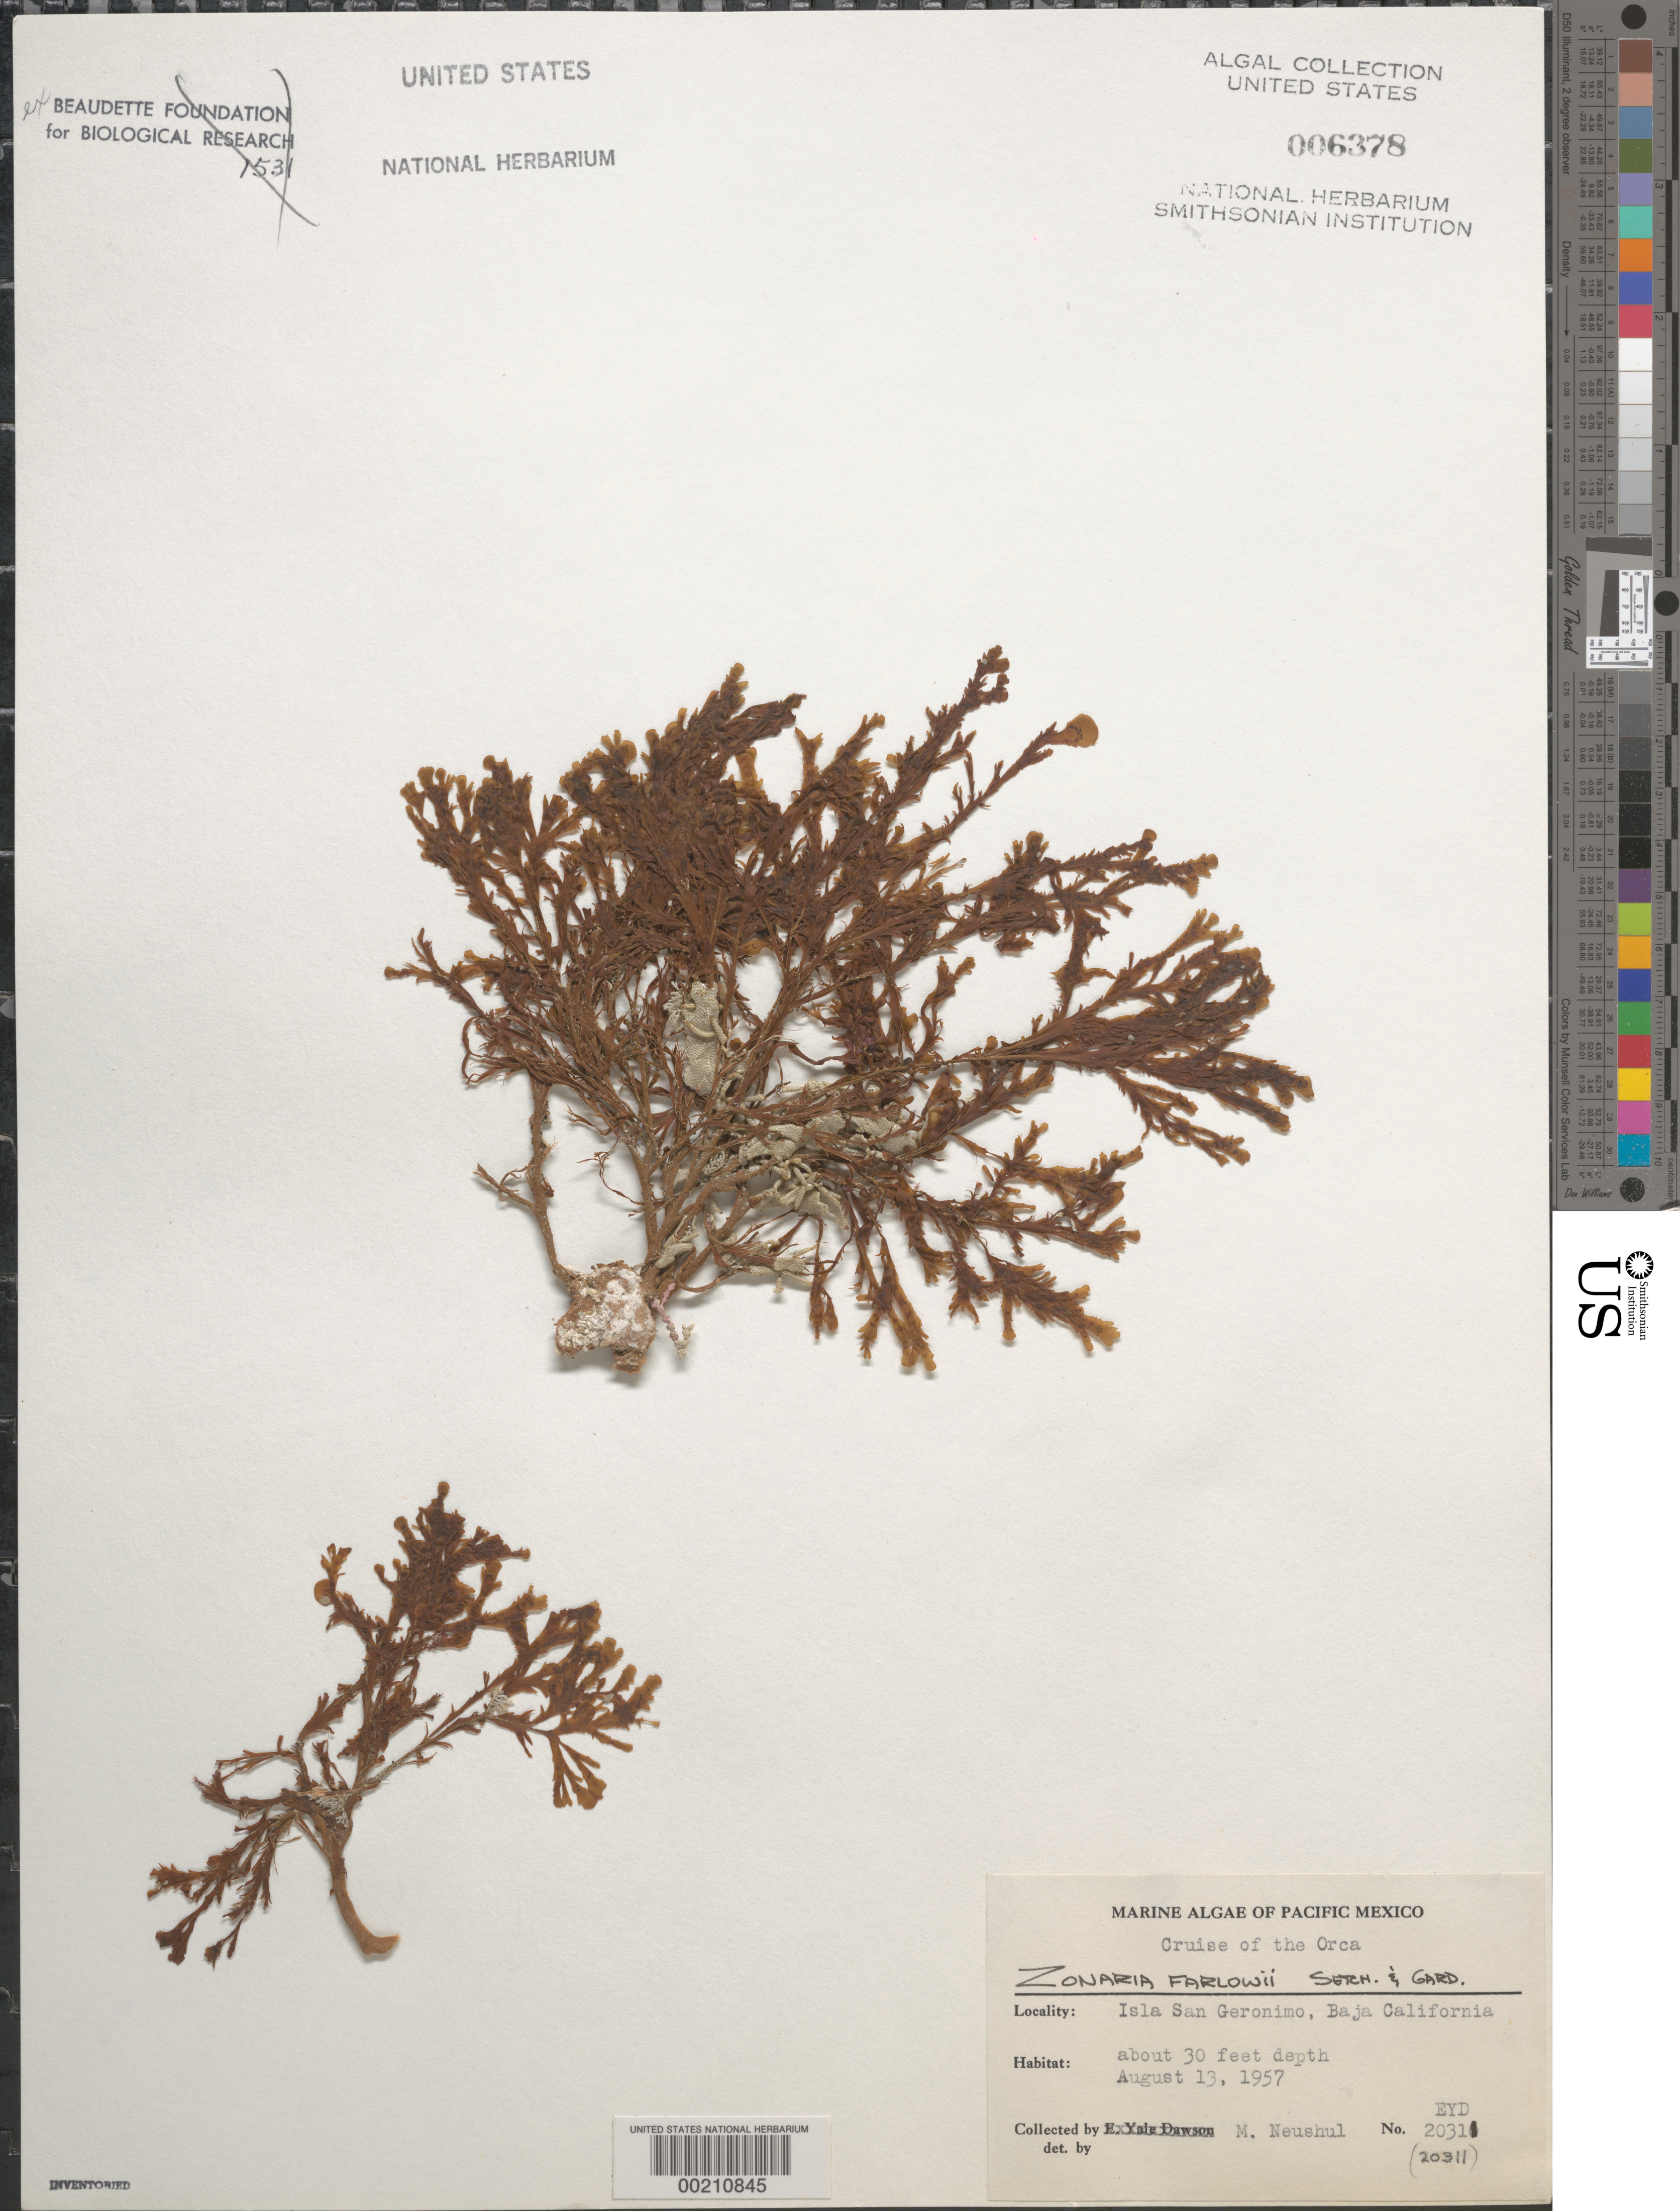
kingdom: Chromista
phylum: Ochrophyta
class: Phaeophyceae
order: Dictyotales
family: Dictyotaceae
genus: Zonaria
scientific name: Zonaria farlowii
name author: Setch. & N.L. Gardner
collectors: M. Neushul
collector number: EYD 20311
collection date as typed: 13 Aug 1957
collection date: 1957-08-13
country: Mexico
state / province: Baja California Norte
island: Isla San Geronimo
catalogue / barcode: US 6378